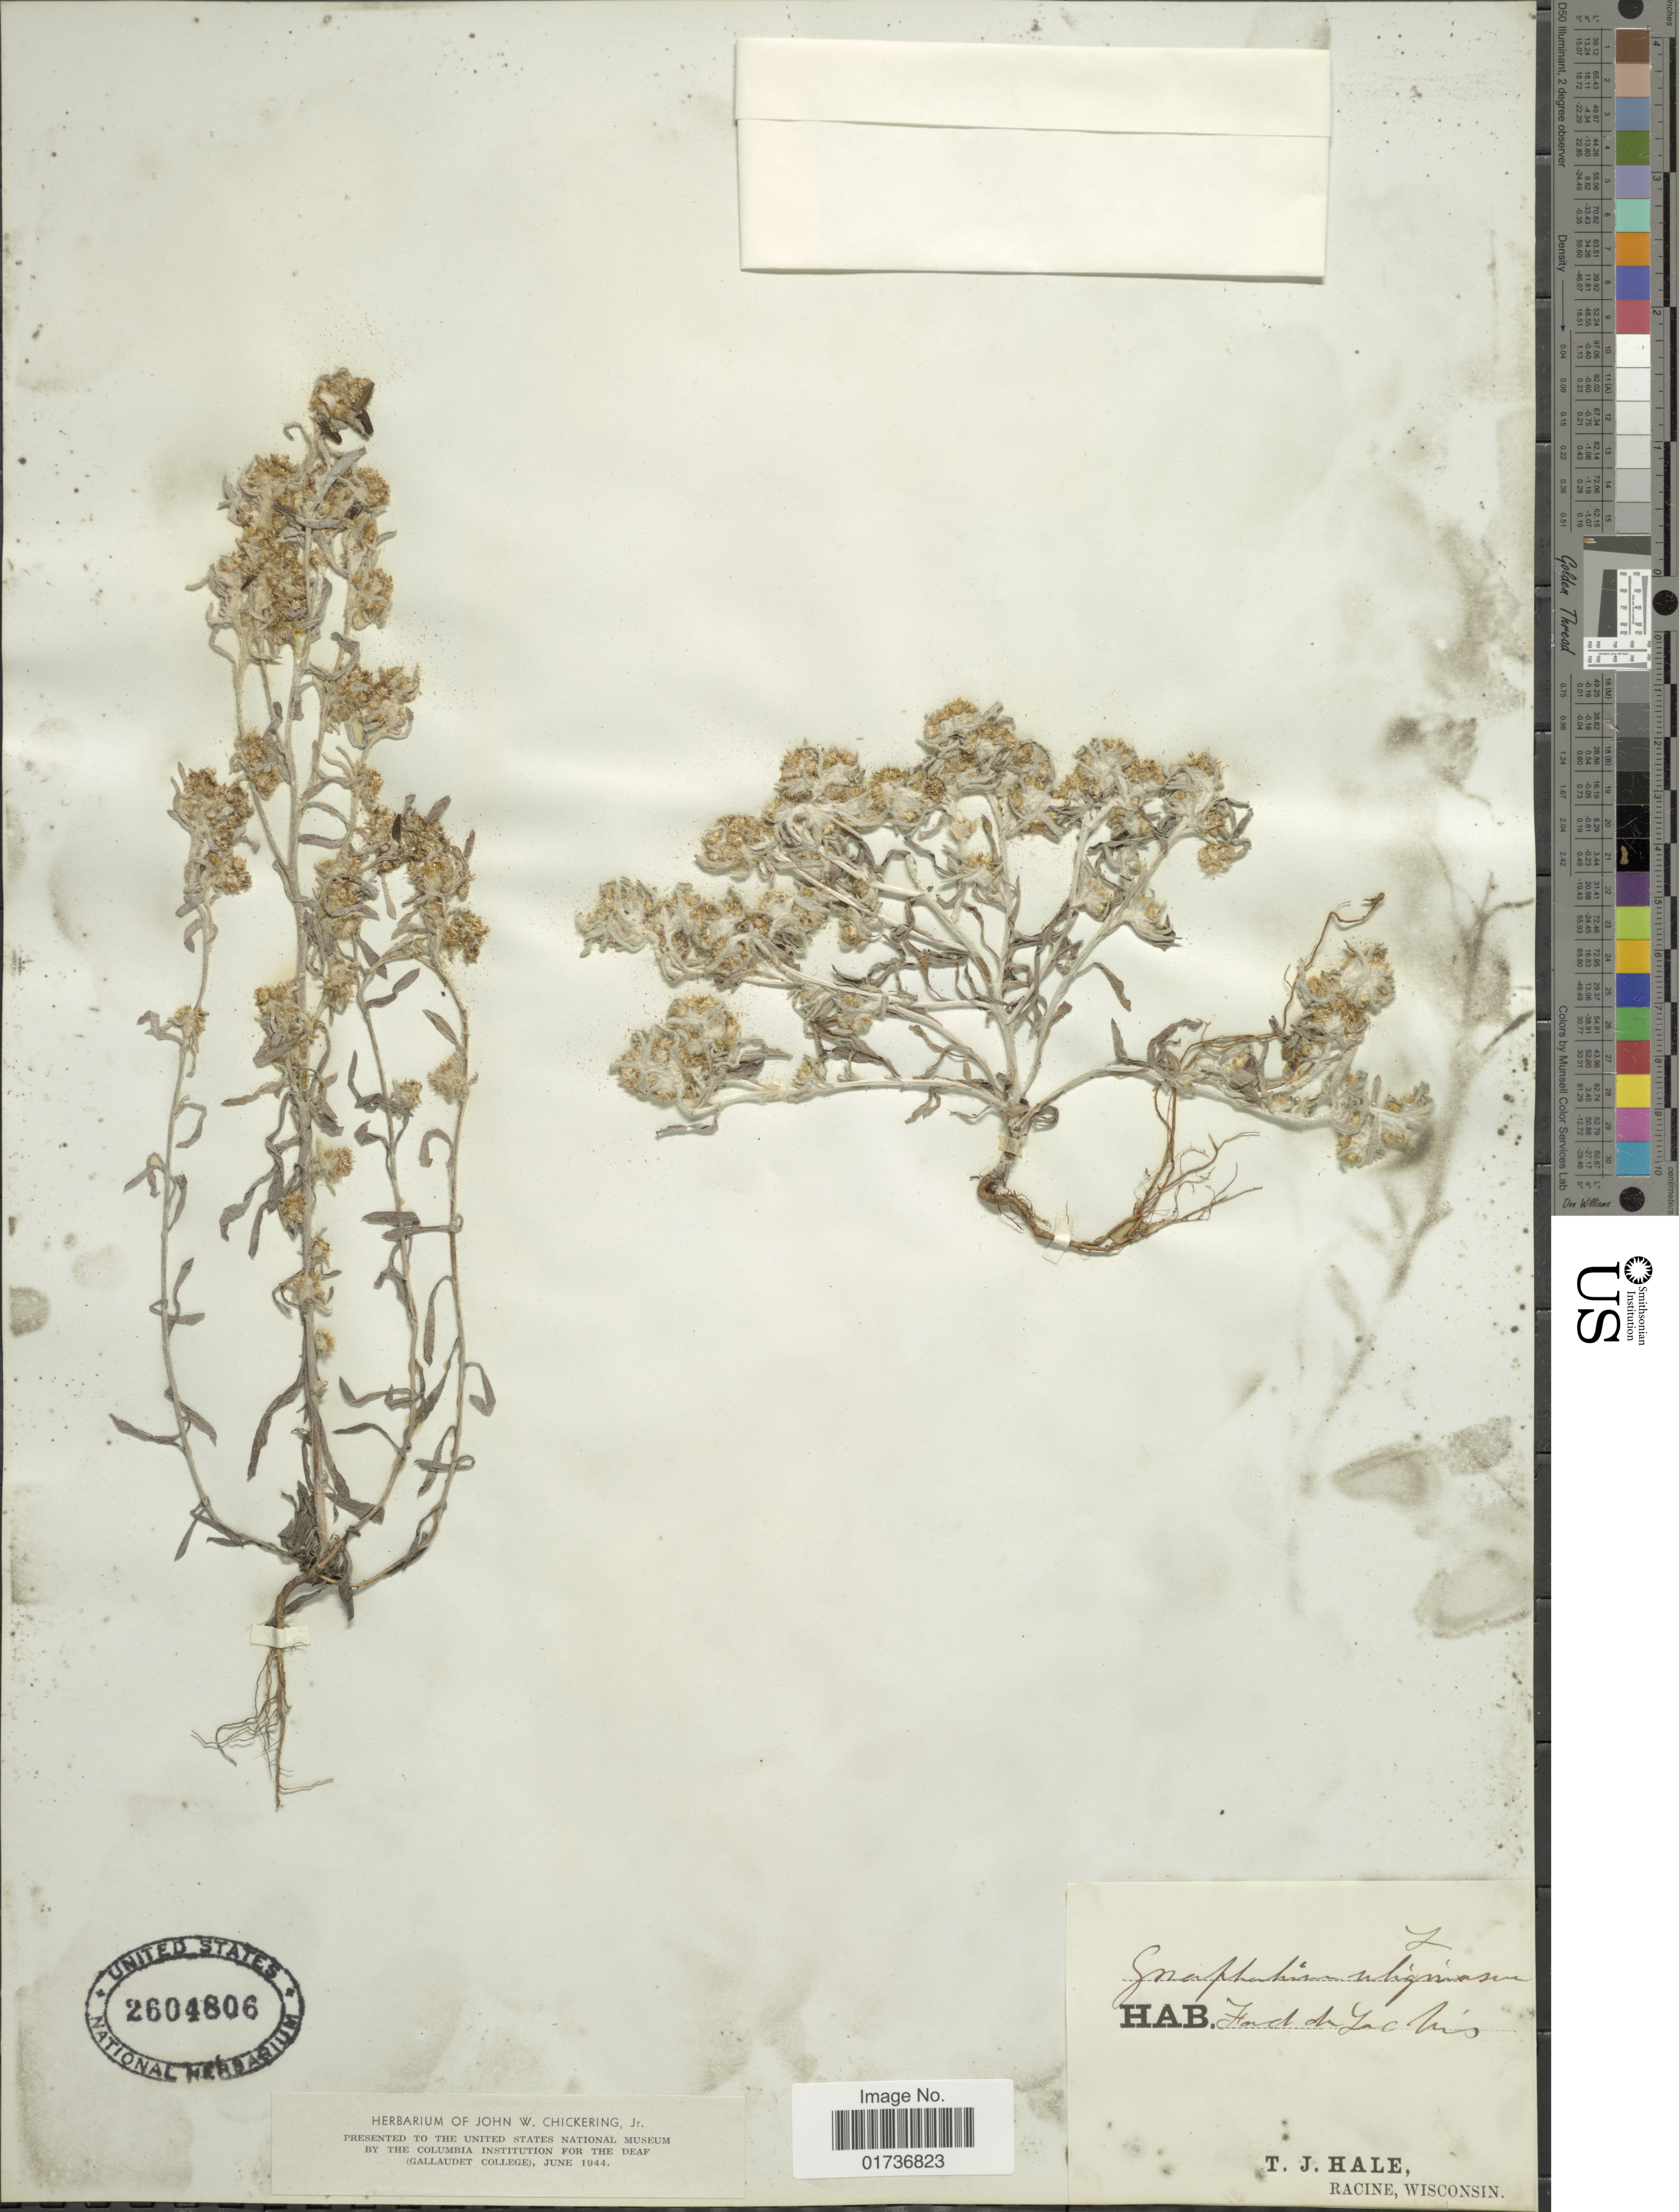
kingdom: Plantae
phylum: Tracheophyta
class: Magnoliopsida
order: Asterales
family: Asteraceae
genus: Gnaphalium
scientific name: Gnaphalium uliginosum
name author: L.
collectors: T. Hale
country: United States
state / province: Wisconsin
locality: Foret du Lac Wis.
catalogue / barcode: US 2604806